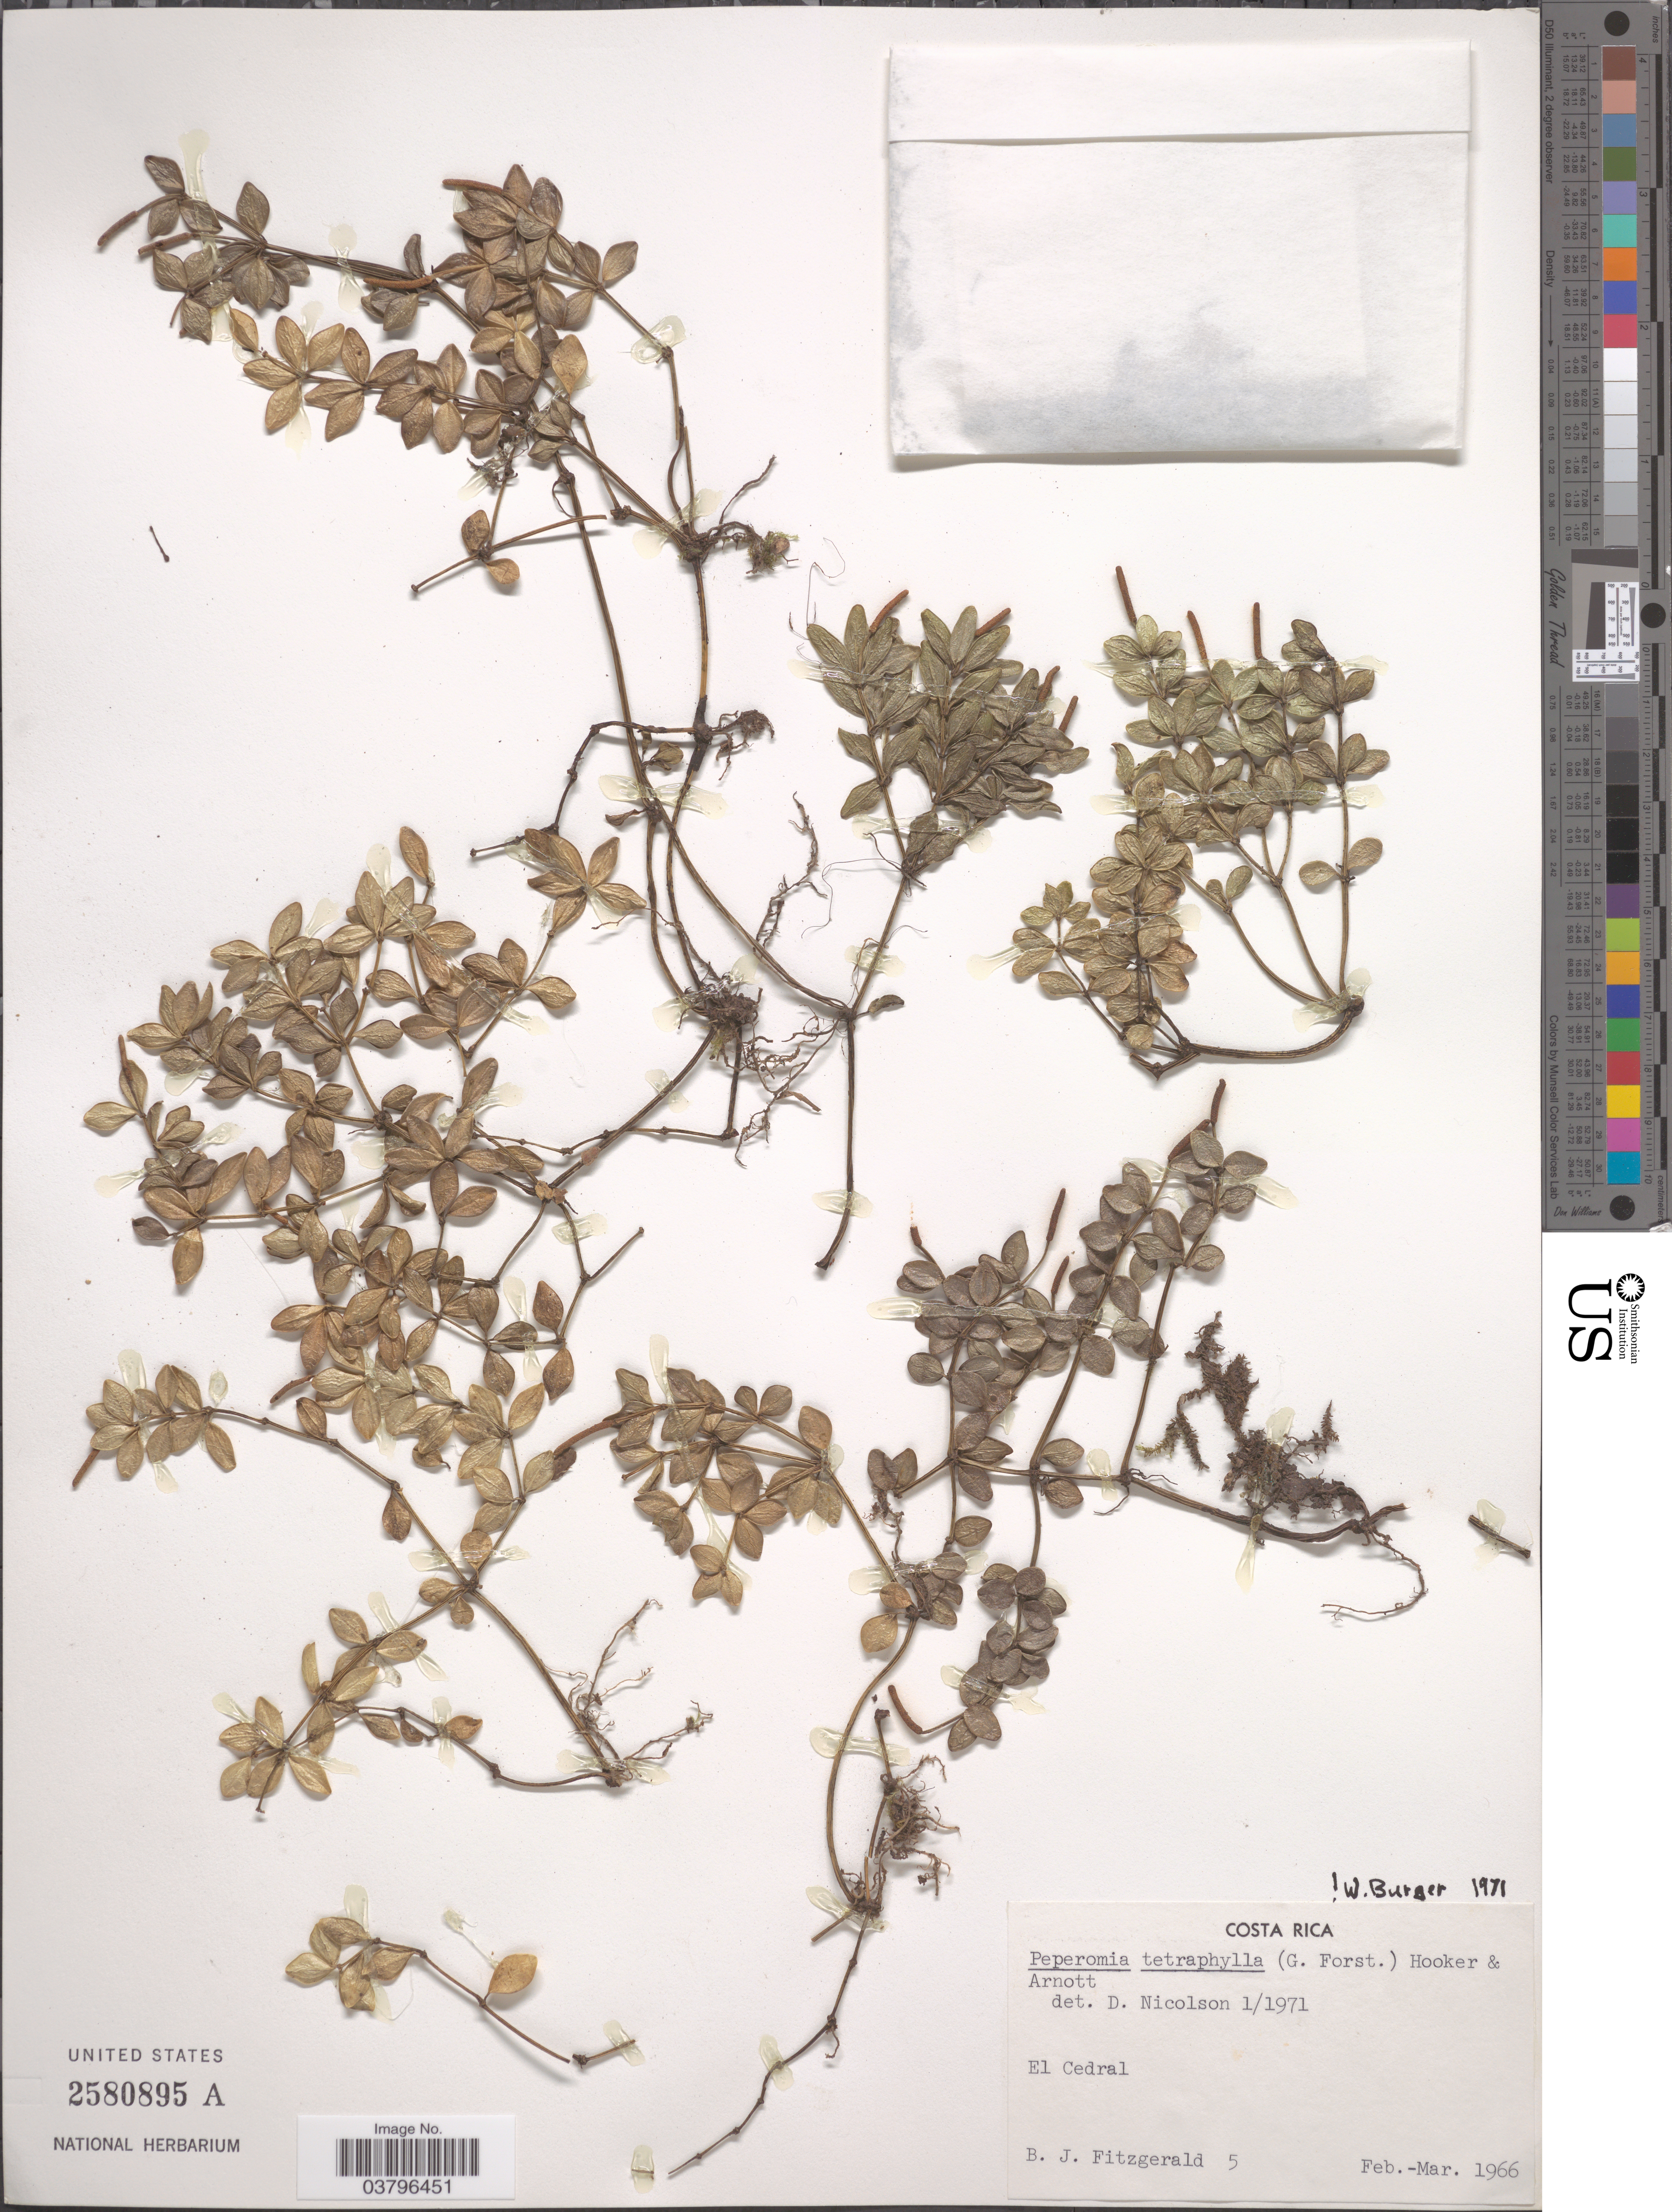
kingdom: Plantae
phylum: Tracheophyta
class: Magnoliopsida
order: Piperales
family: Piperaceae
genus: Peperomia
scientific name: Peperomia tetraphylla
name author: (G. Forst.) Hook. & Arn.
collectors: B. Fitzgerald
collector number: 5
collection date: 1966-02/1966-03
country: Costa Rica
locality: El Cedral.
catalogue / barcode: US 2580895A